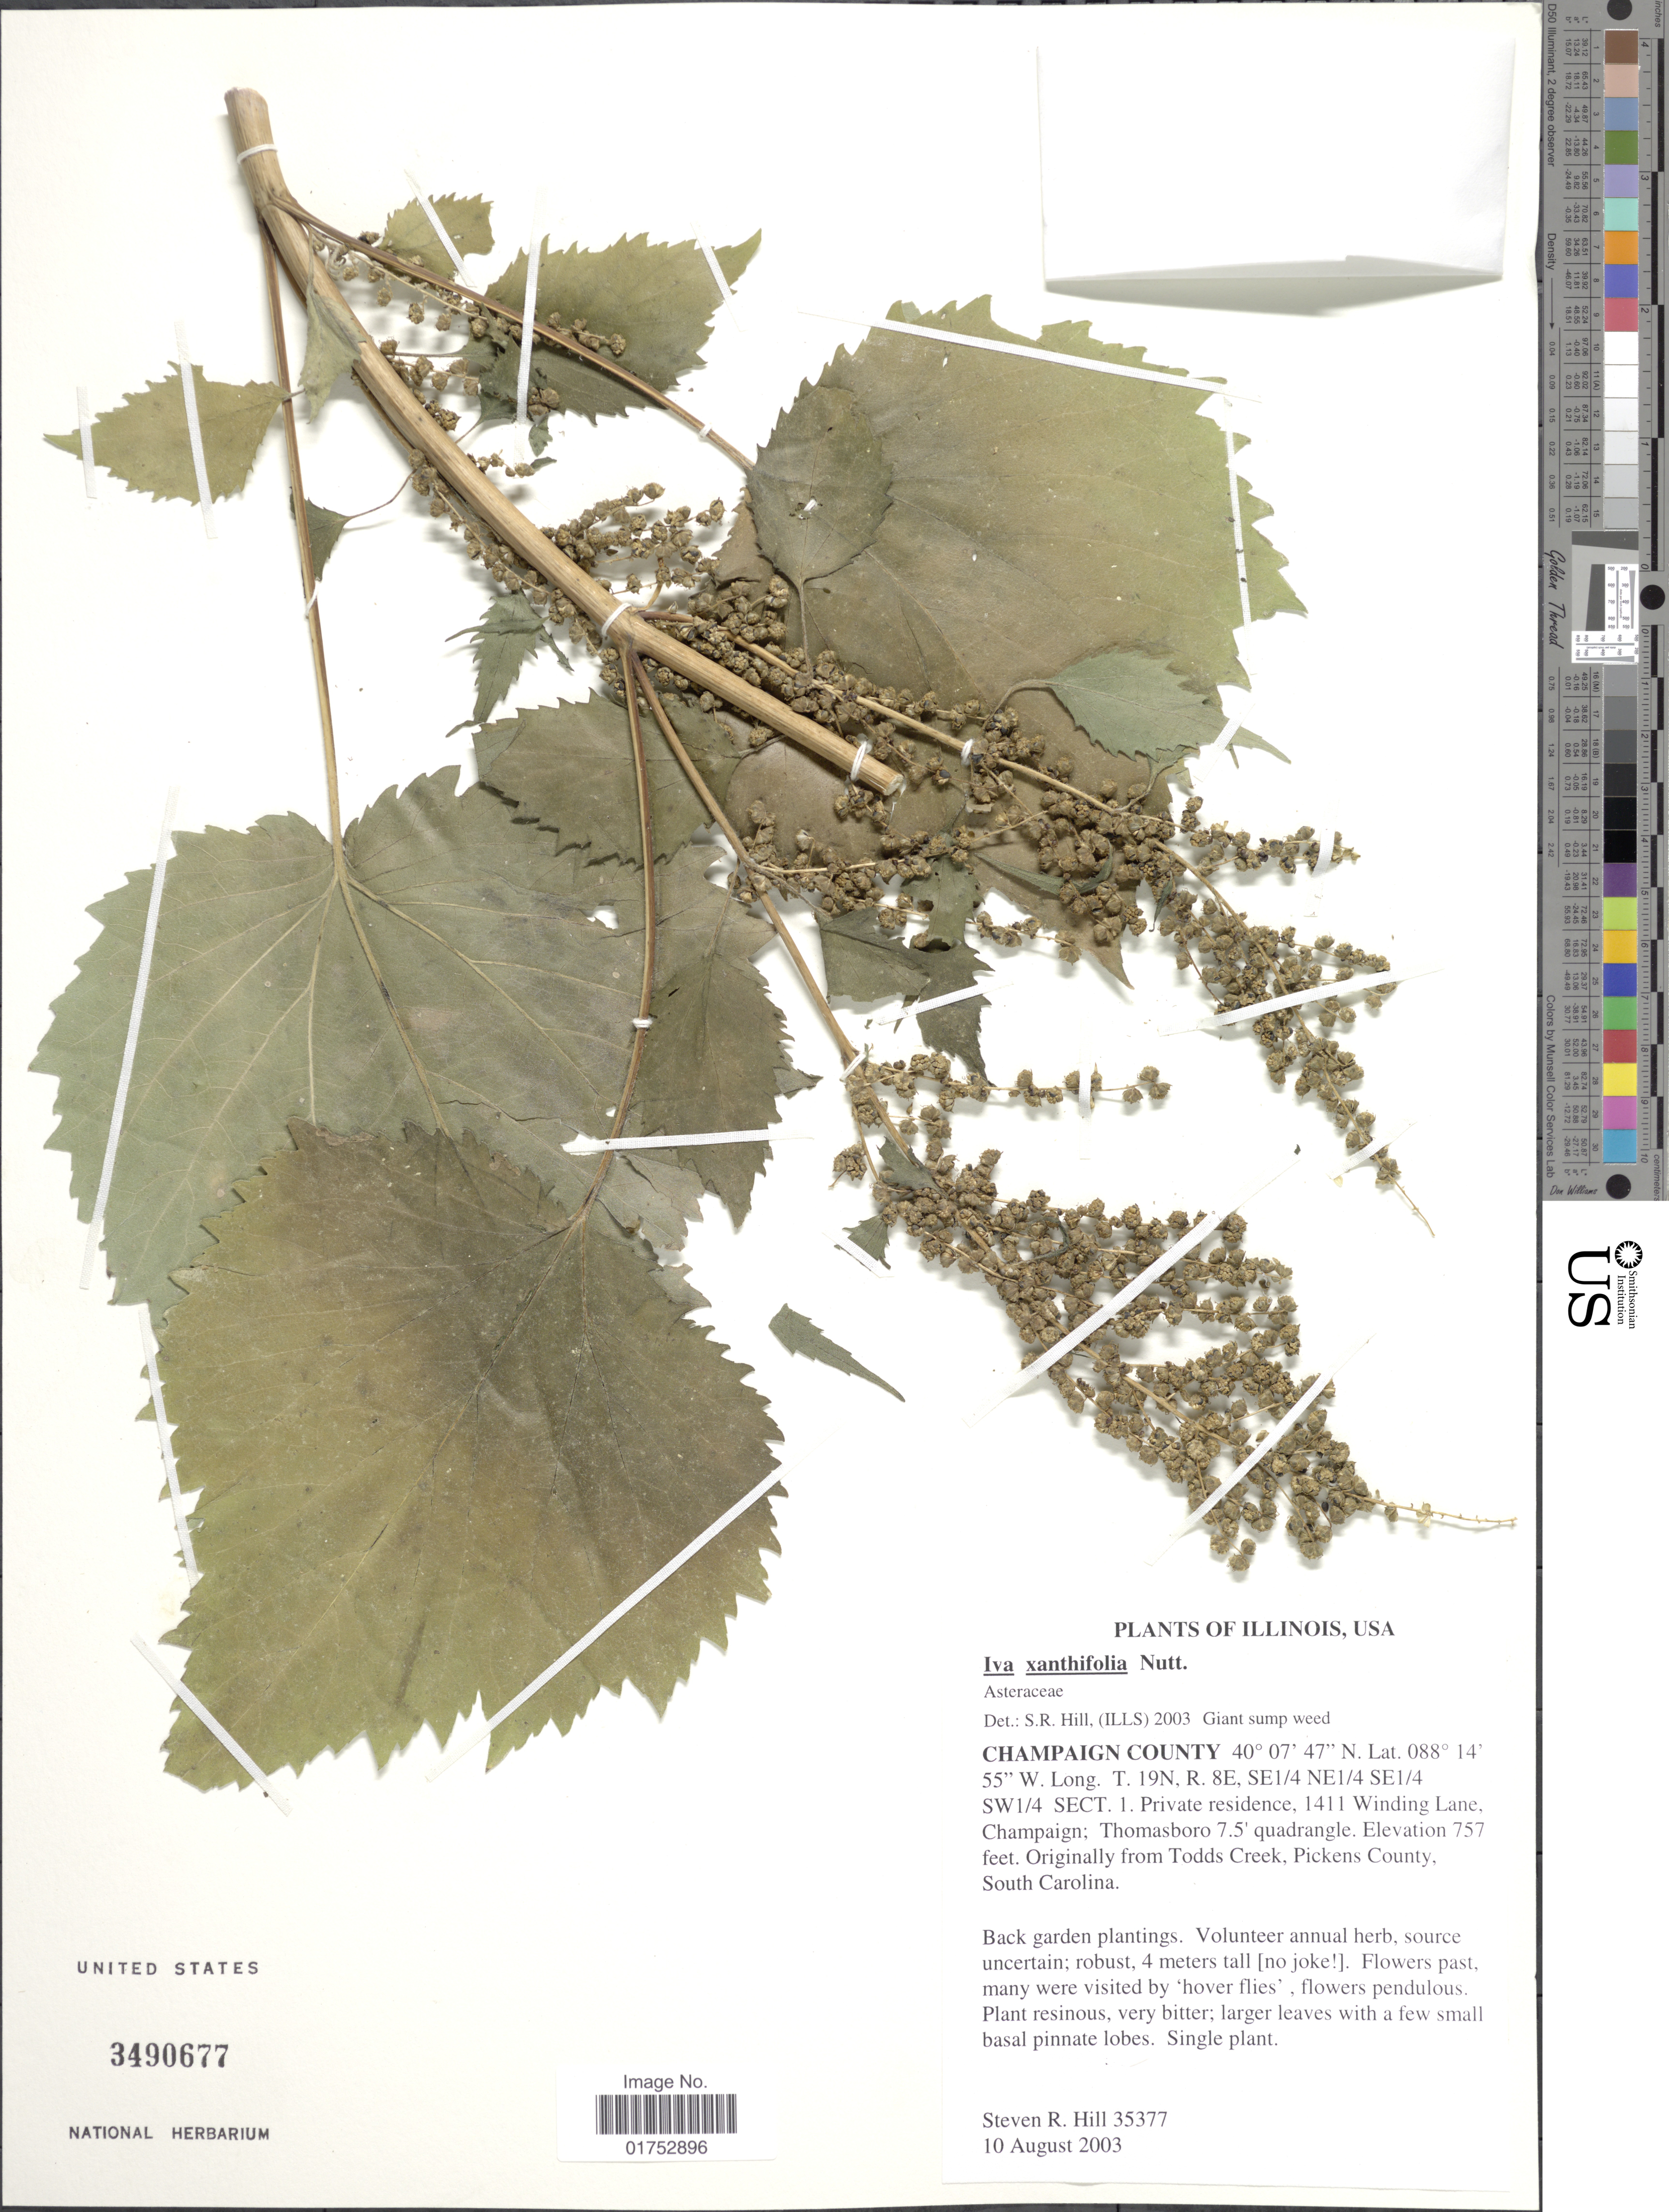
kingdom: Plantae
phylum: Tracheophyta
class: Magnoliopsida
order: Asterales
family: Asteraceae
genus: Iva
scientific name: Iva xanthifolia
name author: Nutt.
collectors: S. Hill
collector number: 35377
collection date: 2003-08-10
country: United States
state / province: Illinois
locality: USA, Champaign CountyT19N, R8E, SE1/4, NE1/4, SE1/4, SW1/4, Sect1, 1411 Winding Lane, Champaign, Thomasboro 7.5' quadrangle, Todds Creek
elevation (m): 231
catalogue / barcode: US 3490677